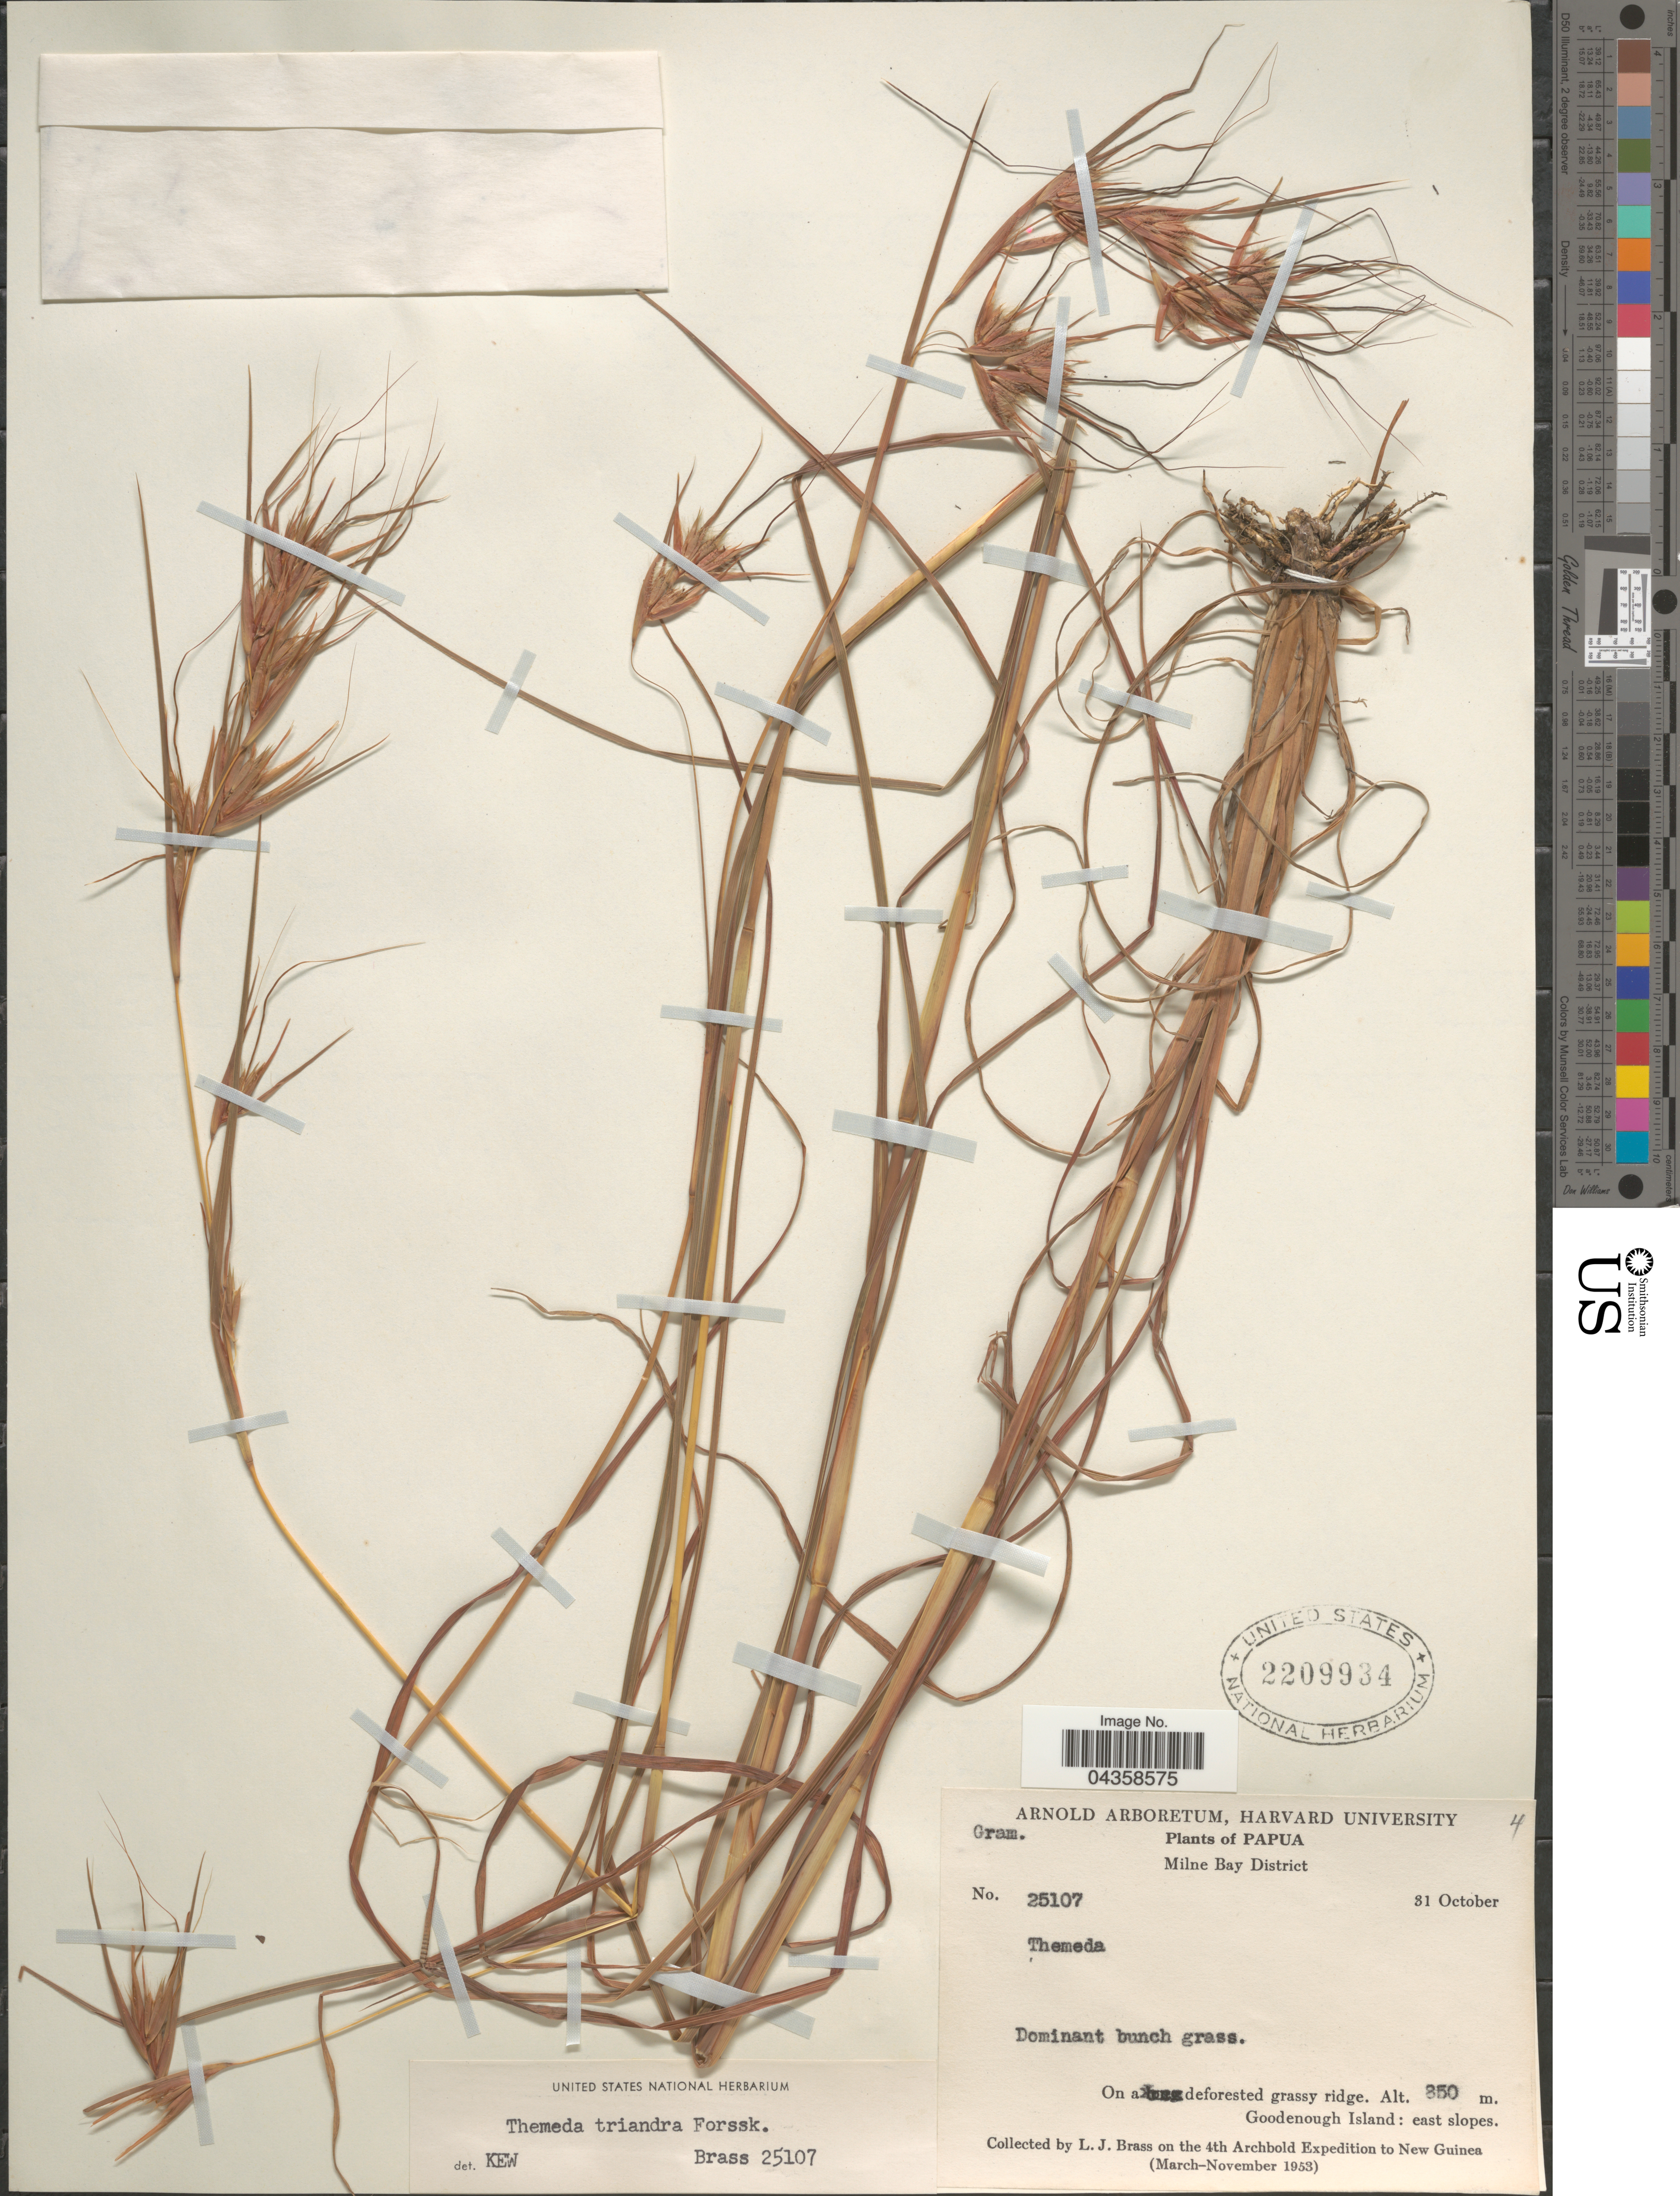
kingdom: Plantae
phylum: Tracheophyta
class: Liliopsida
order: Poales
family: Poaceae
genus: Themeda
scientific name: Themeda triandra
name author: Forssk.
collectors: L. J. Brass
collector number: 25107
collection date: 1953-10-31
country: Papua New Guinea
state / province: Milne Bay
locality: Papua. Milne Bay District. On a deforested grassy ridge. Goodenough Island: east slopes. On the 4th Archbold Expedition to New Guinea (March-November 1953).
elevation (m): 850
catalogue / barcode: US 2209934